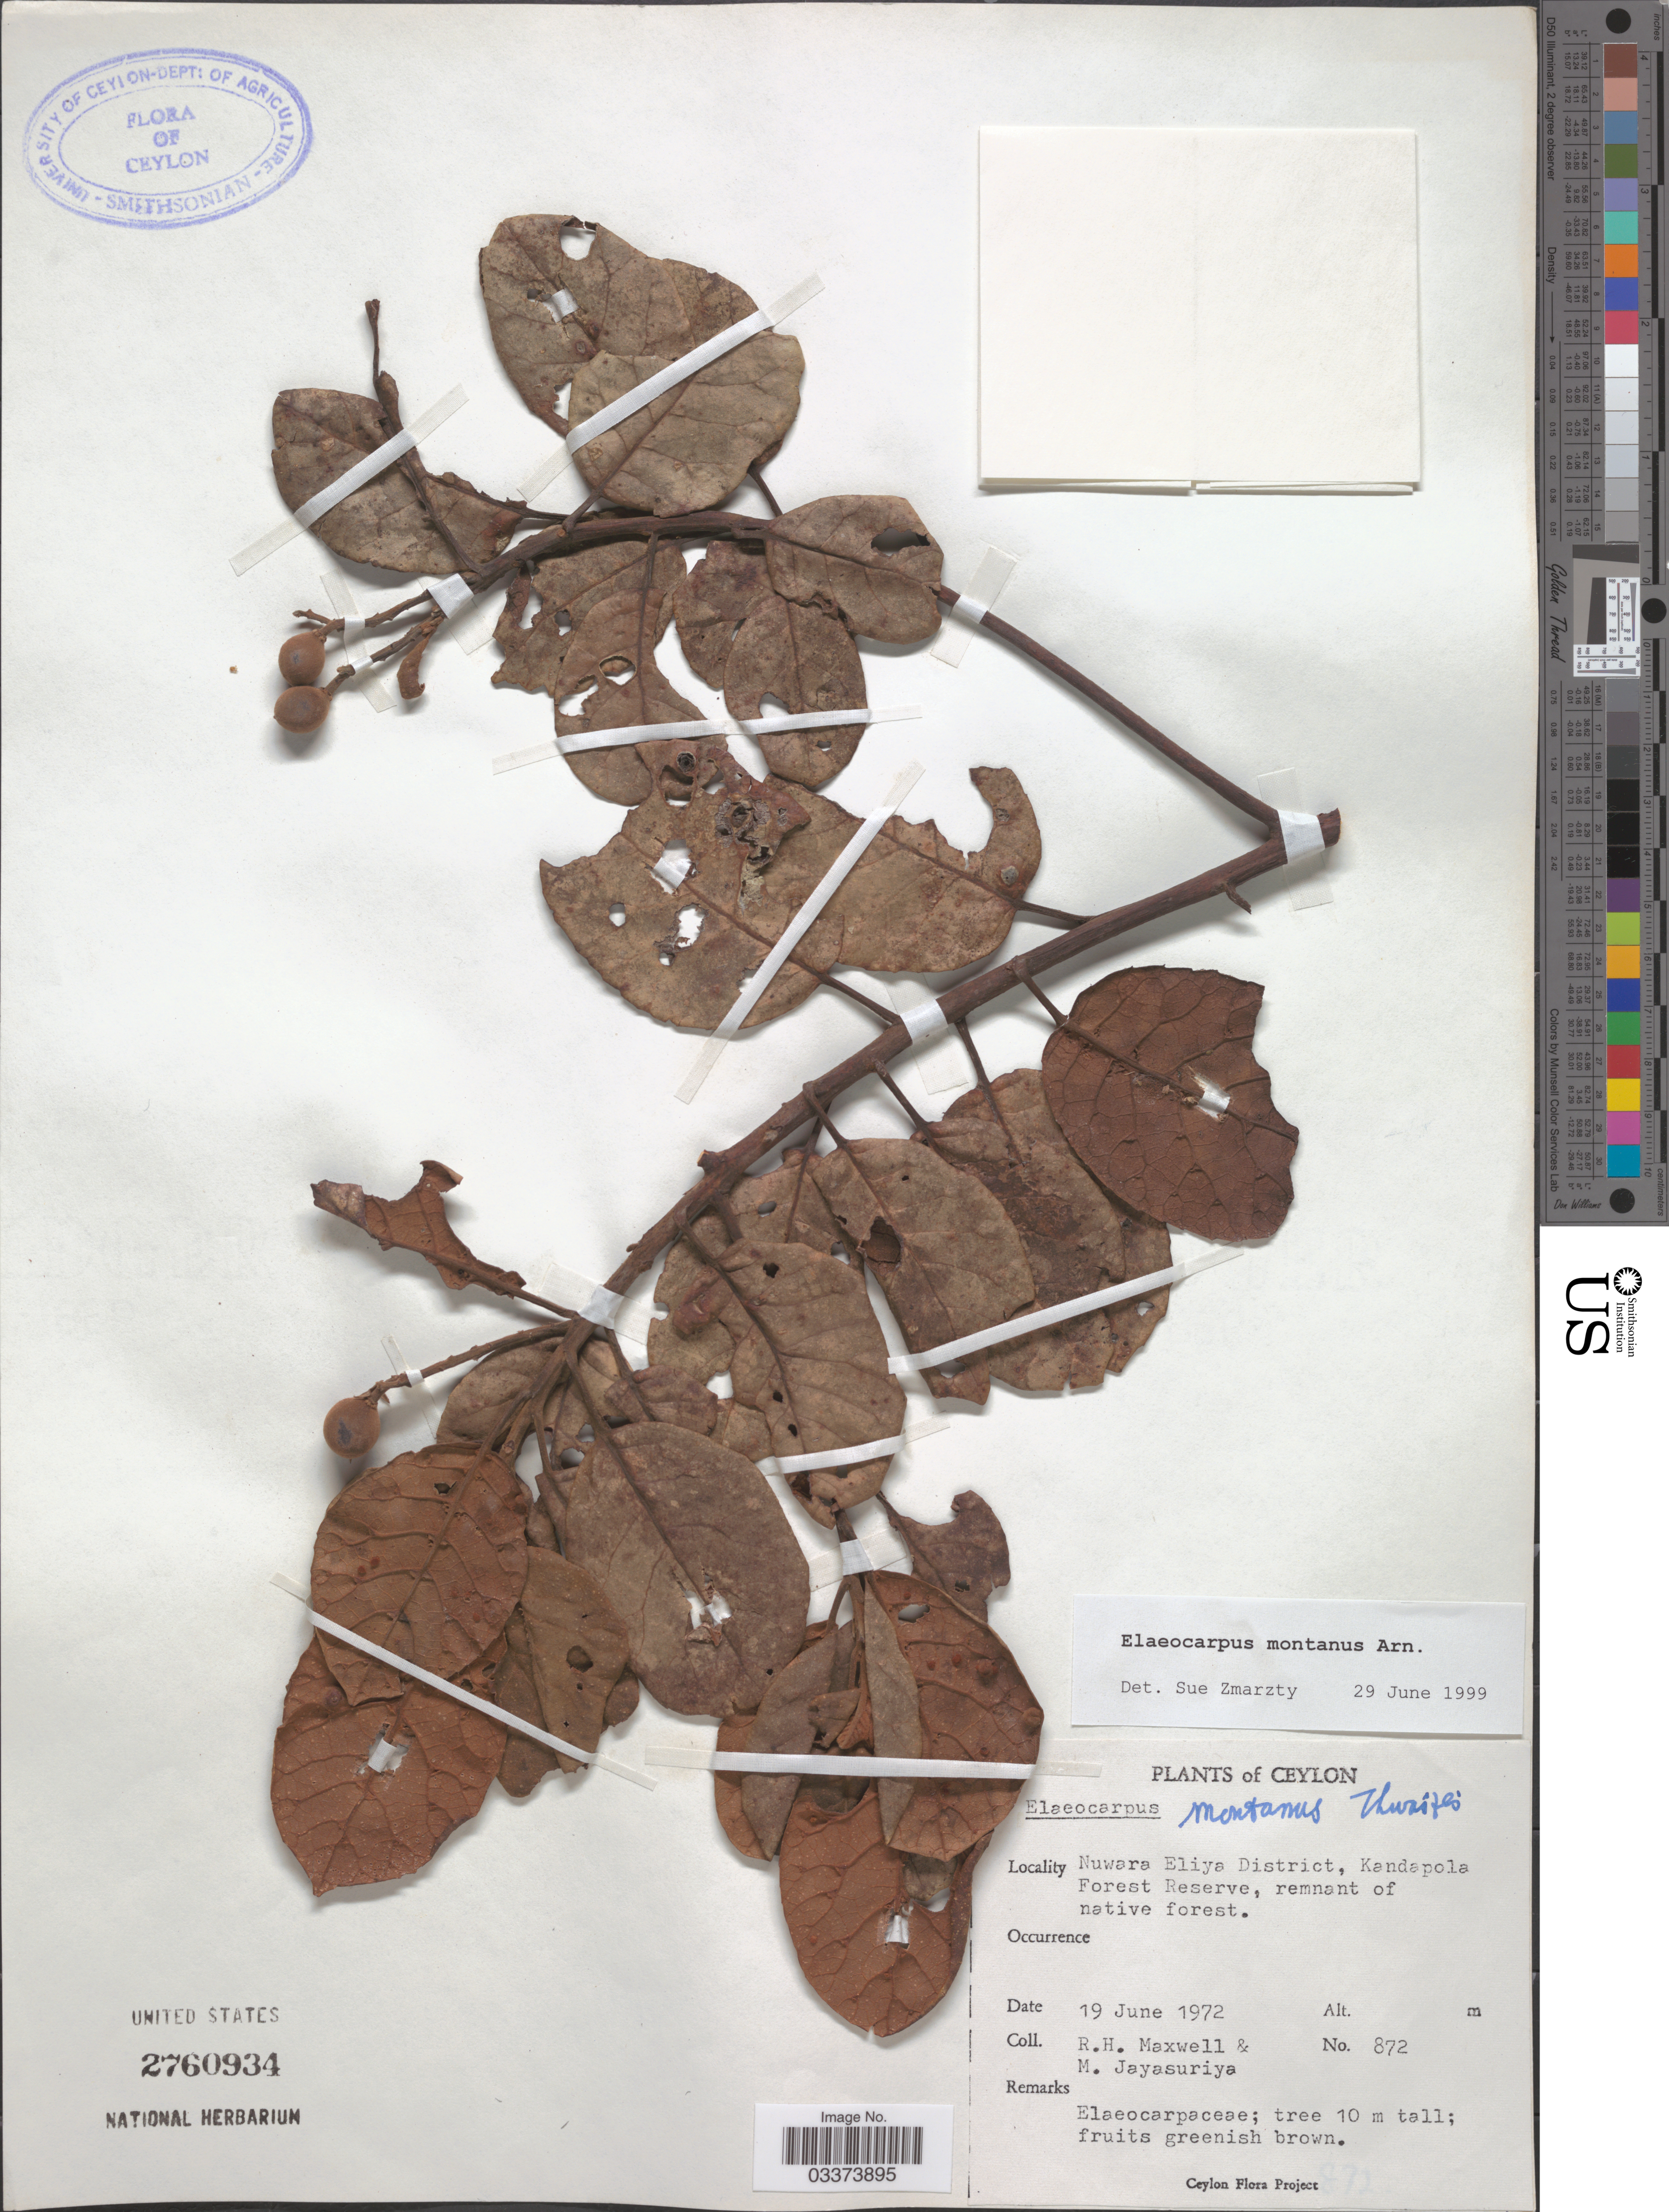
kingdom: Plantae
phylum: Tracheophyta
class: Magnoliopsida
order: Oxalidales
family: Elaeocarpaceae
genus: Elaeocarpus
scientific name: Elaeocarpus montanus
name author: Thwaites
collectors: R. Maxwell & M. Jayasuriya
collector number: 872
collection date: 1972-06-19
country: Sri Lanka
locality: Ceylon. Nuwara Eliya District, Kandapola Forest Reserve.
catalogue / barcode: US 2760934